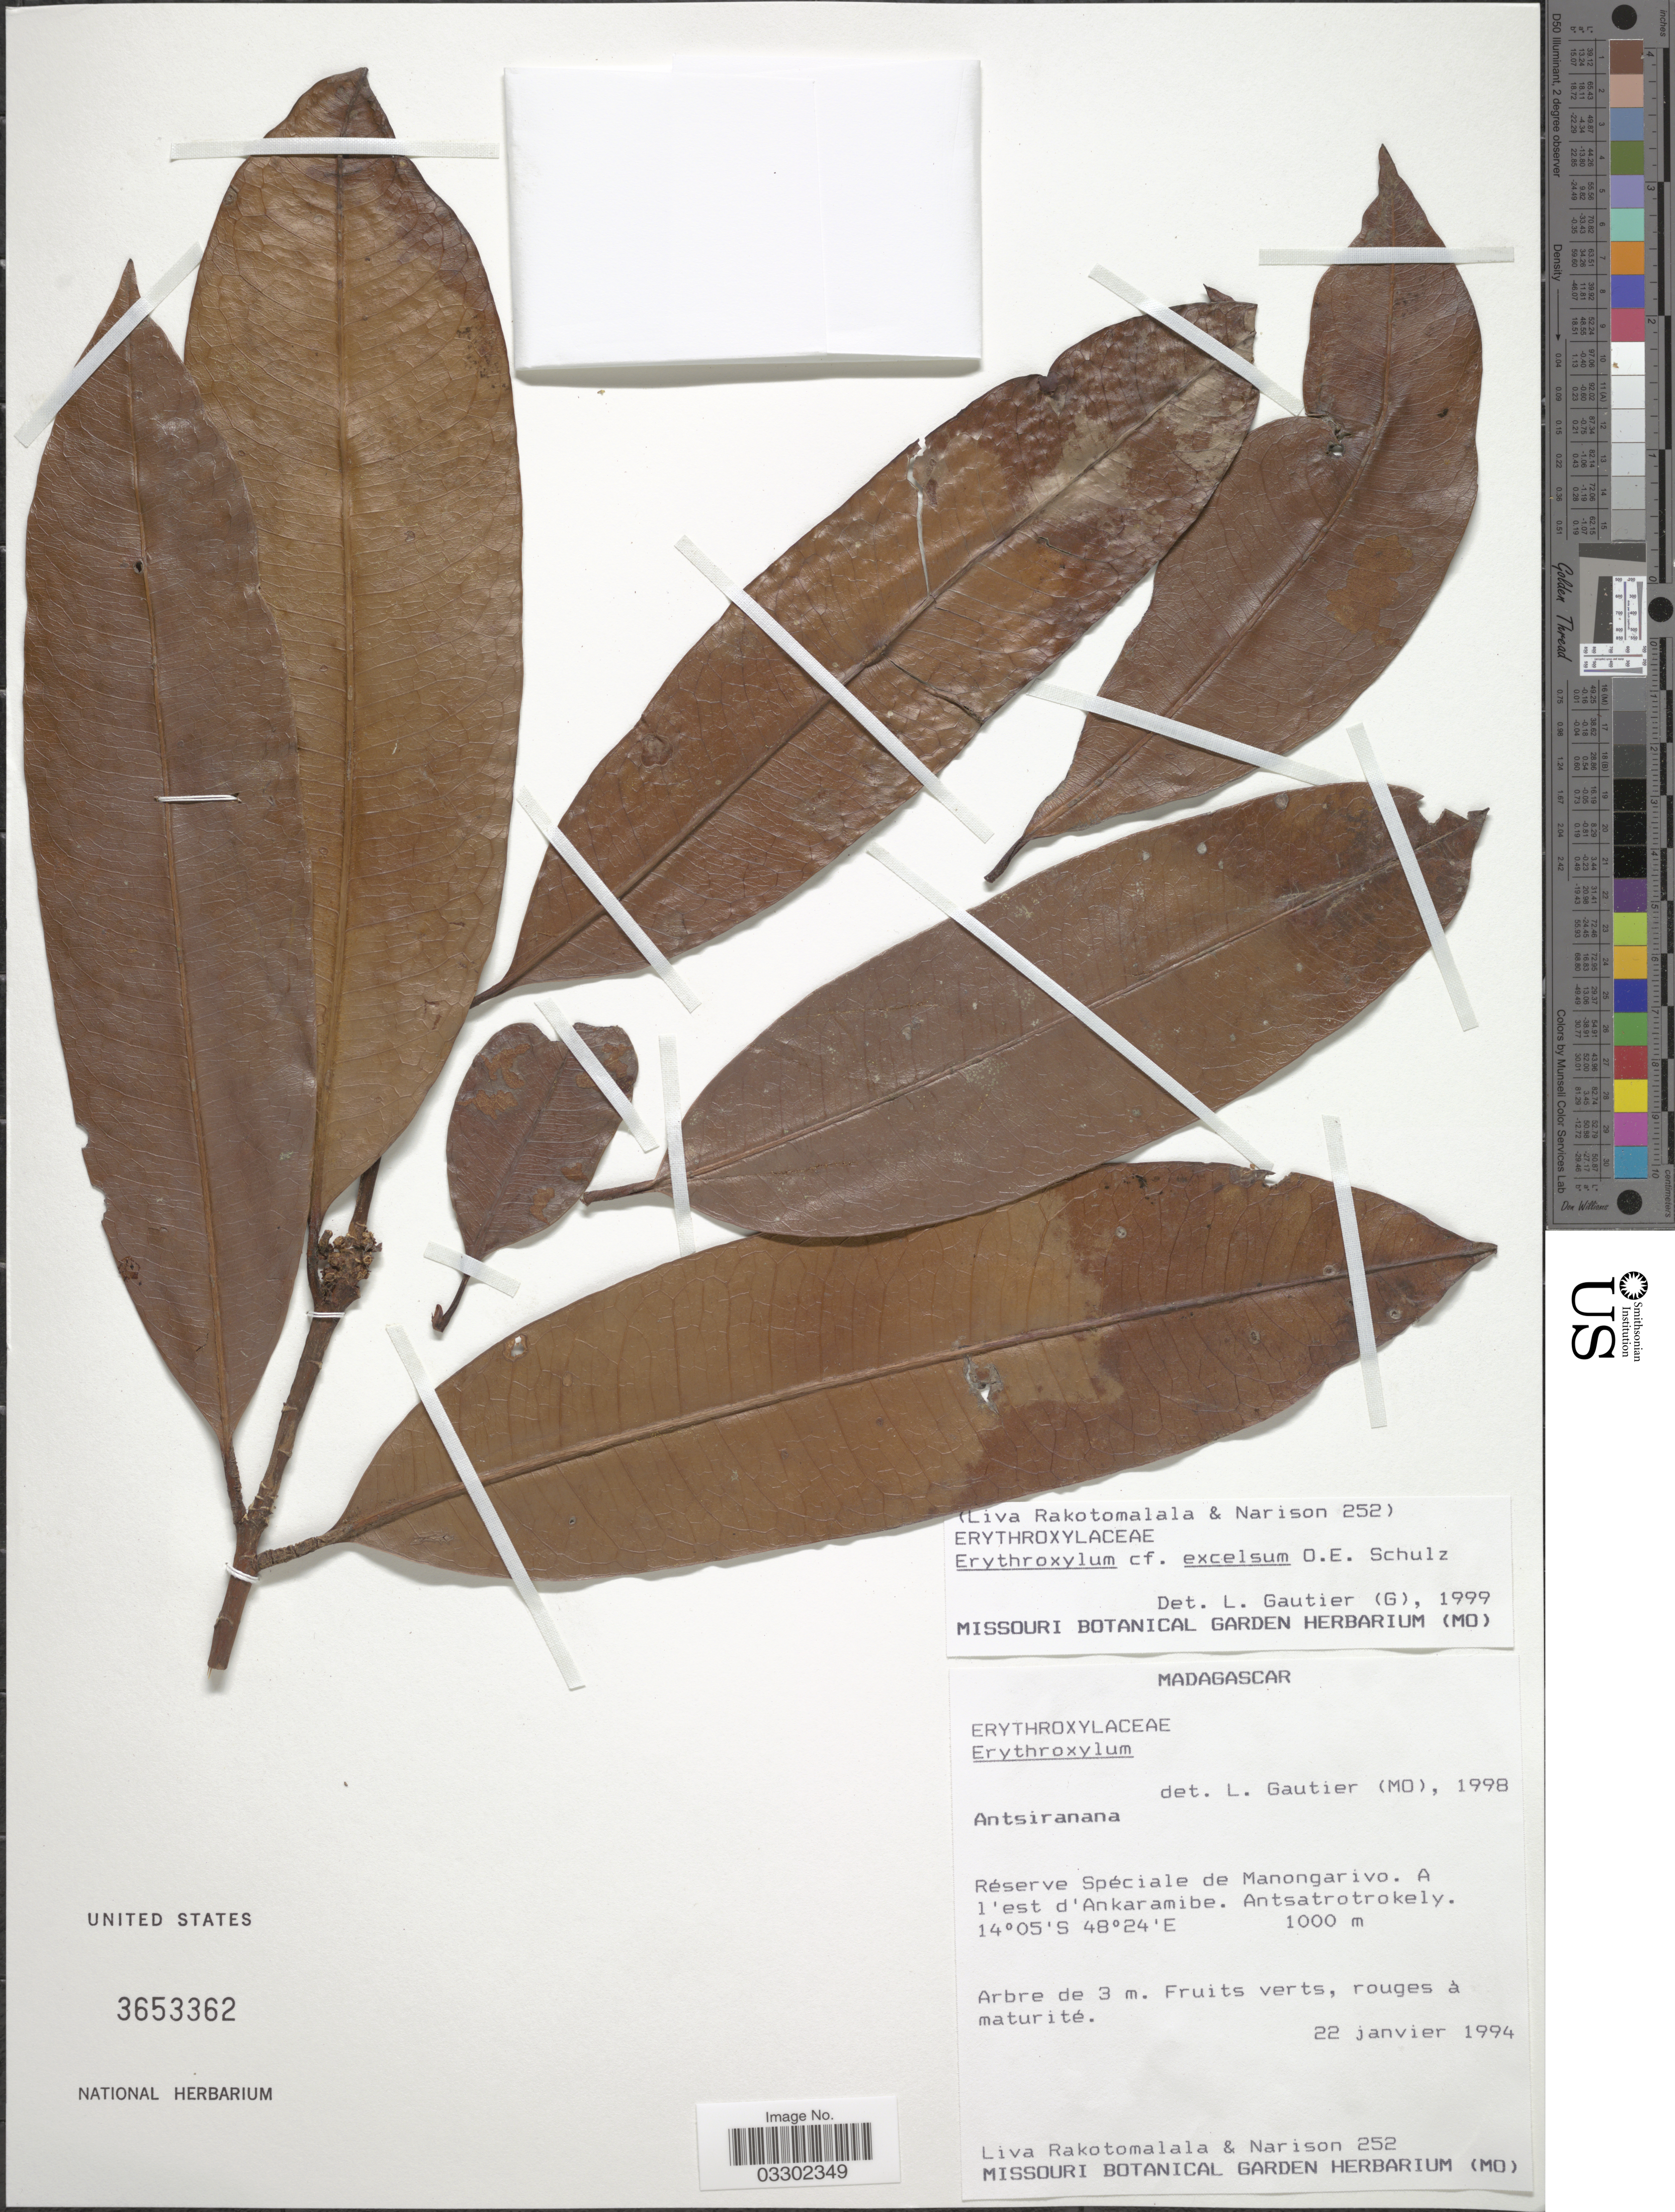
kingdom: Plantae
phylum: Tracheophyta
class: Magnoliopsida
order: Malpighiales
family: Erythroxylaceae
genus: Erythroxylum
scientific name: Erythroxylum excelsum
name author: Glaz.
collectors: L. Rakotomalala & -. Narison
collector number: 252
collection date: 1994-01-22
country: Madagascar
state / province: Diana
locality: Réserve Spéciale de Manongarivo. A l'east d'Ankaramibe. Antsatrotrokely.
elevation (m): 1000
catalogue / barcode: US 3653362